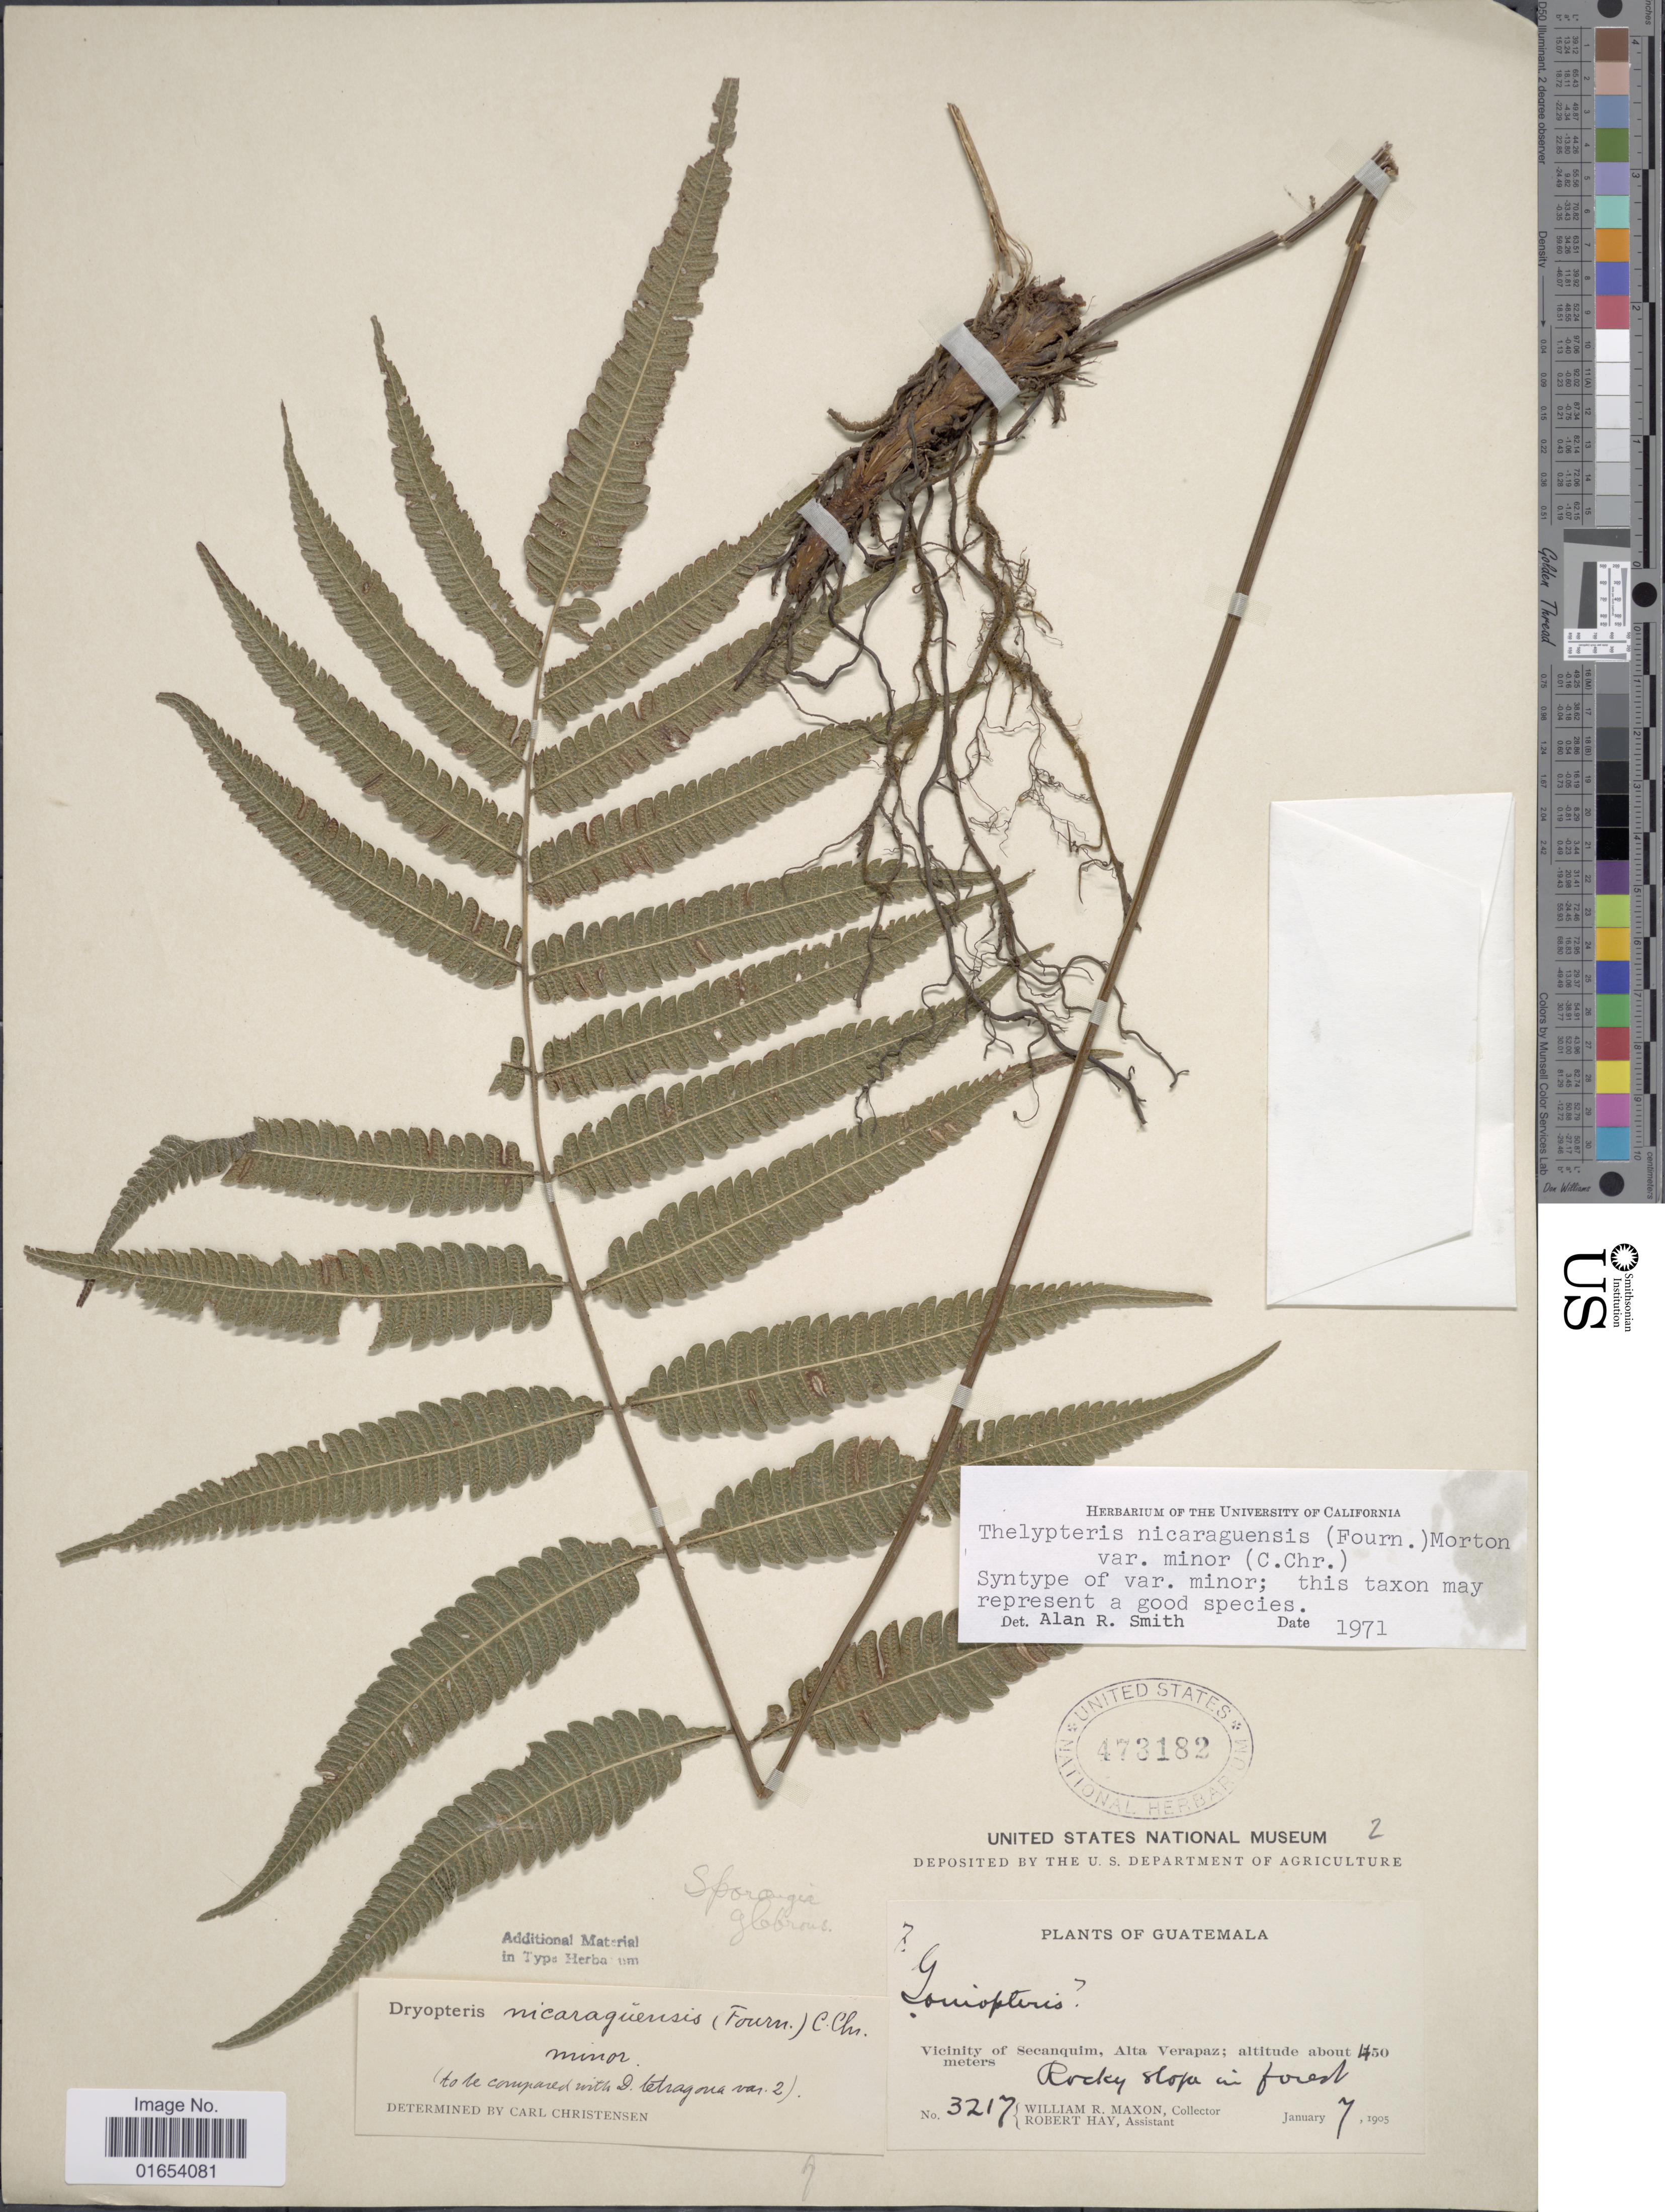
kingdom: Plantae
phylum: Tracheophyta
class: Polypodiopsida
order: Polypodiales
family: Thelypteridaceae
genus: Goniopteris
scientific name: Goniopteris minor (C. Chr.) comb. nov., ined 2015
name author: (C. Chr.)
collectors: W. R. Maxon & R. H. Hay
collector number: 3217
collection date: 1905-01-07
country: Guatemala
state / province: Alta Verapaz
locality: Guatemala, vicinity of Secanquim, Alta Verapaz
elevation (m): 450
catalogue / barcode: US 473182